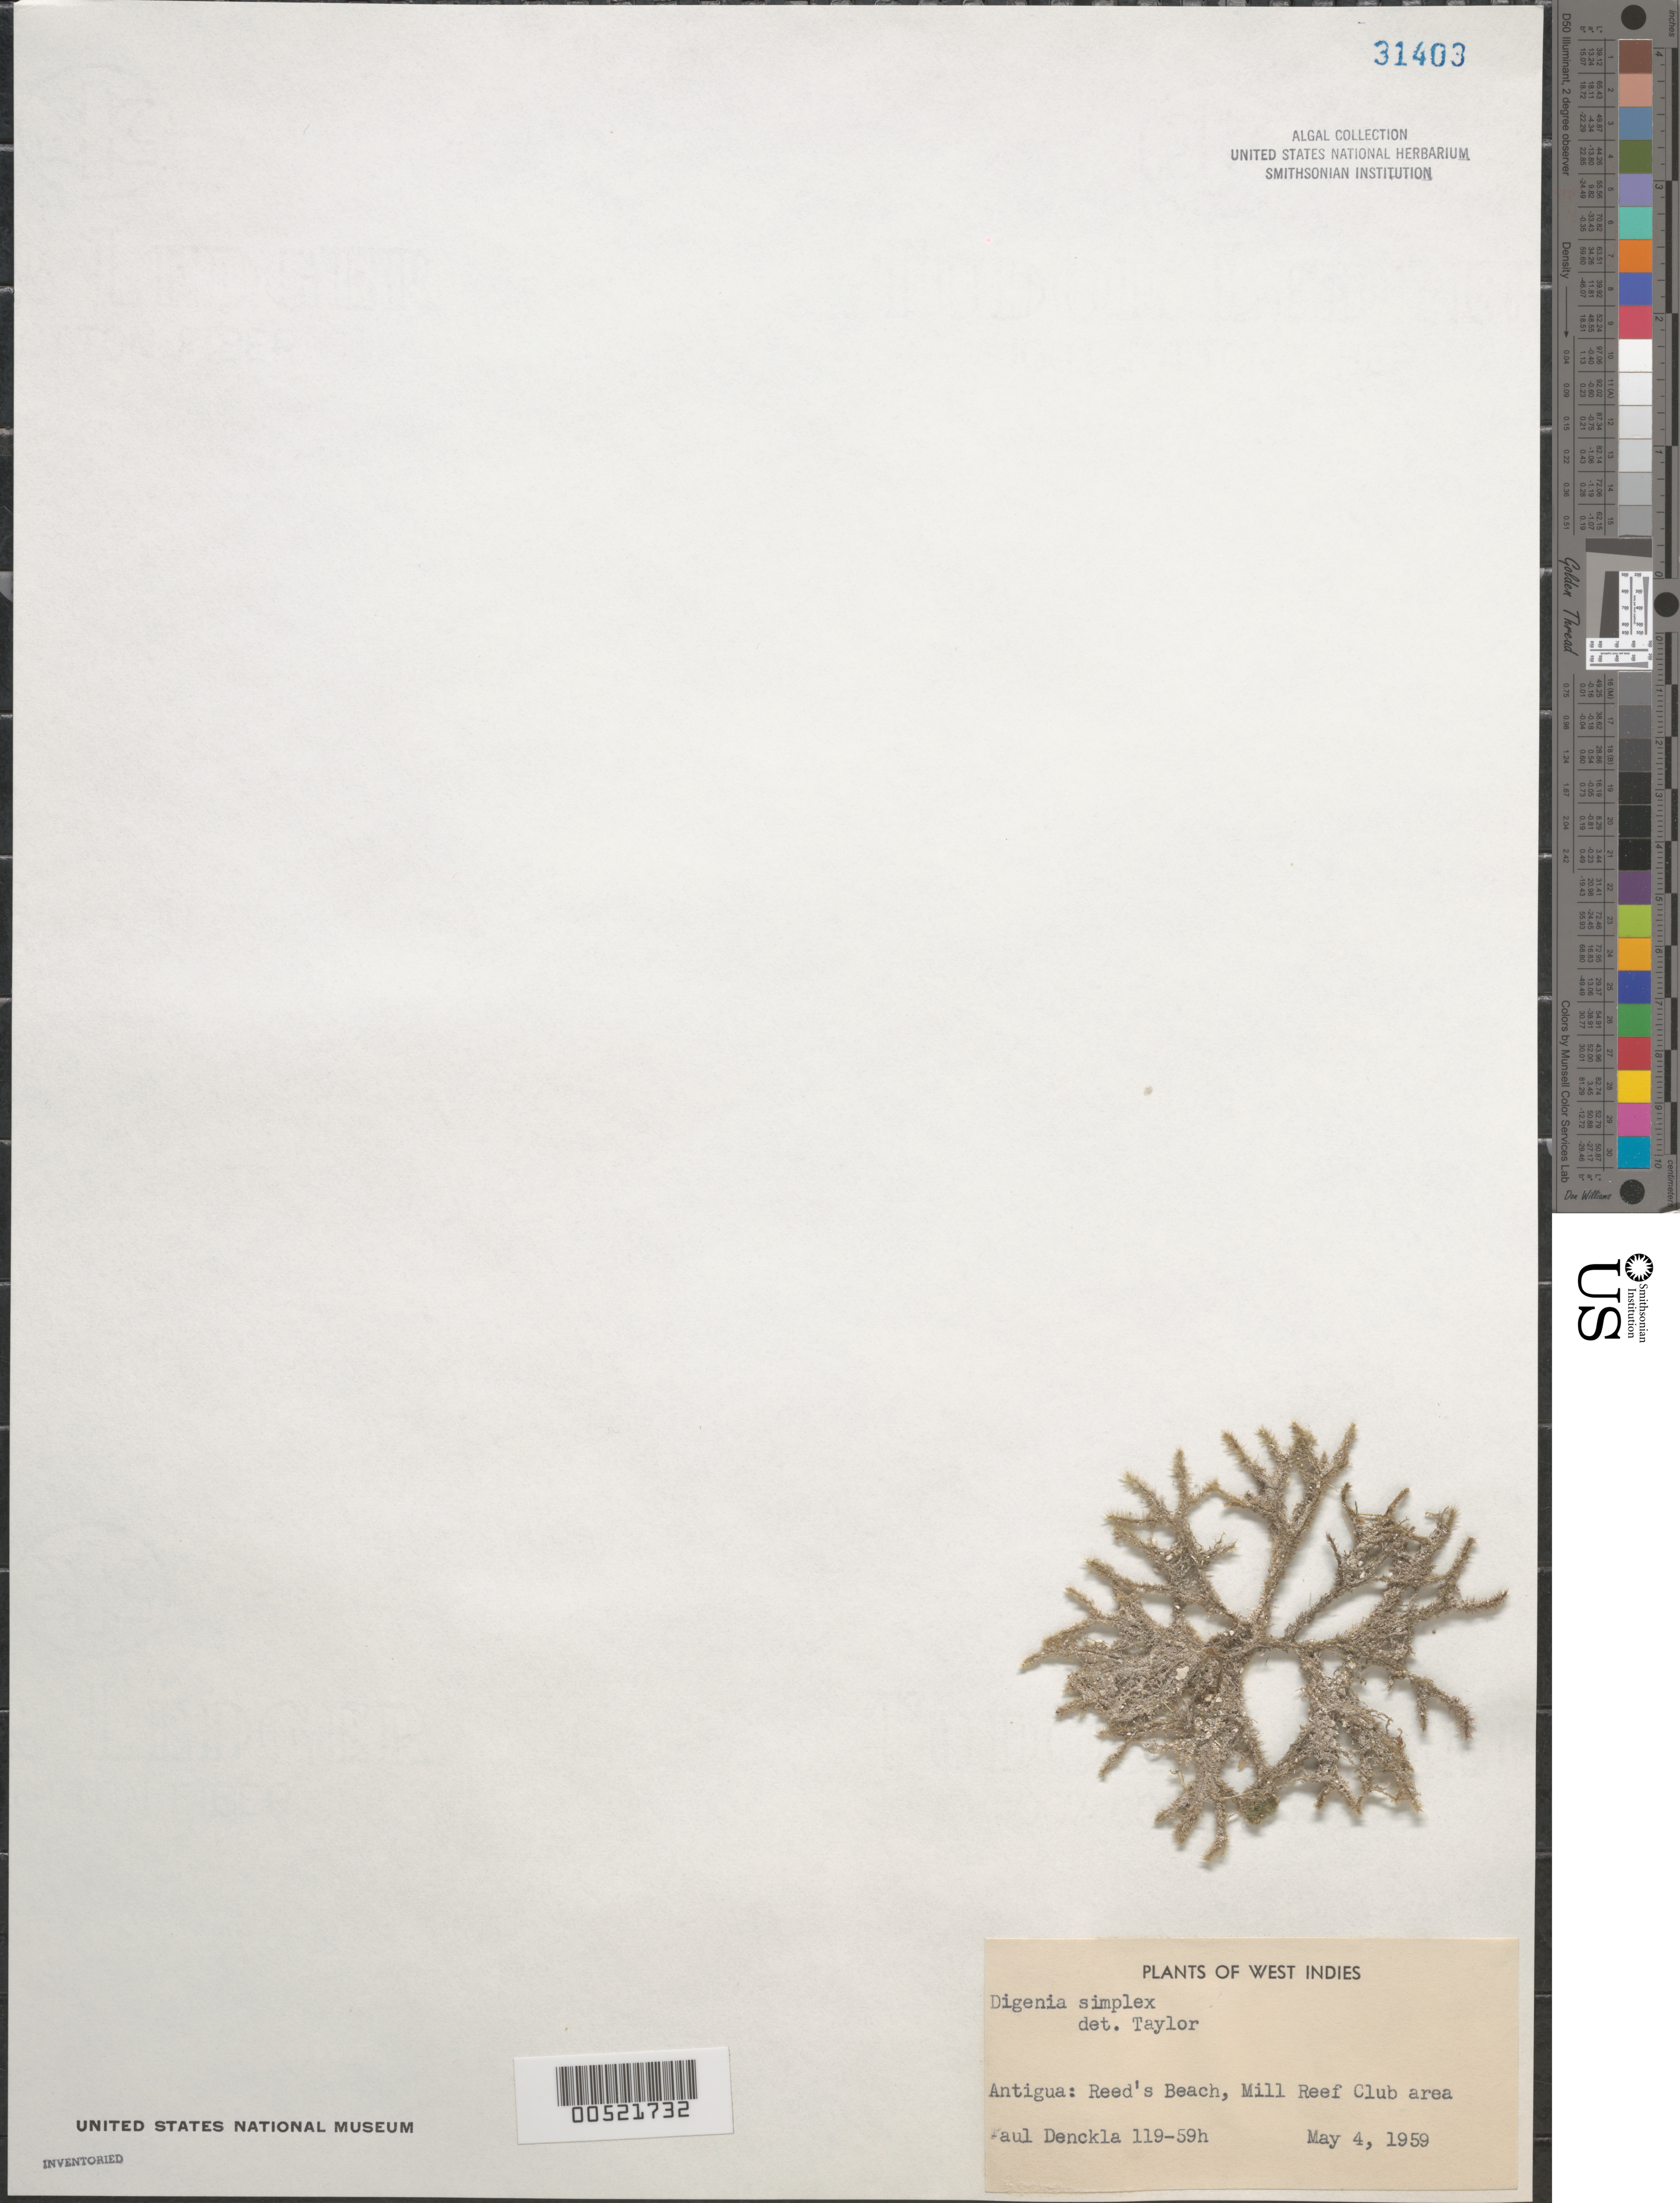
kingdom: Plantae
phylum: Rhodophyta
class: Florideophyceae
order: Ceramiales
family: Rhodomelaceae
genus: Digenea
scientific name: Digenea simplex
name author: (Wulfen) C. Agardh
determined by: Taylor, William R.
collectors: P. Denckla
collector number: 119-59h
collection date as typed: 04 May 1959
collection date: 1959-05-04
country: Antigua and Barbuda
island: Antigua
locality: Reed's Beach, Mill Reef Club area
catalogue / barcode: US 31403